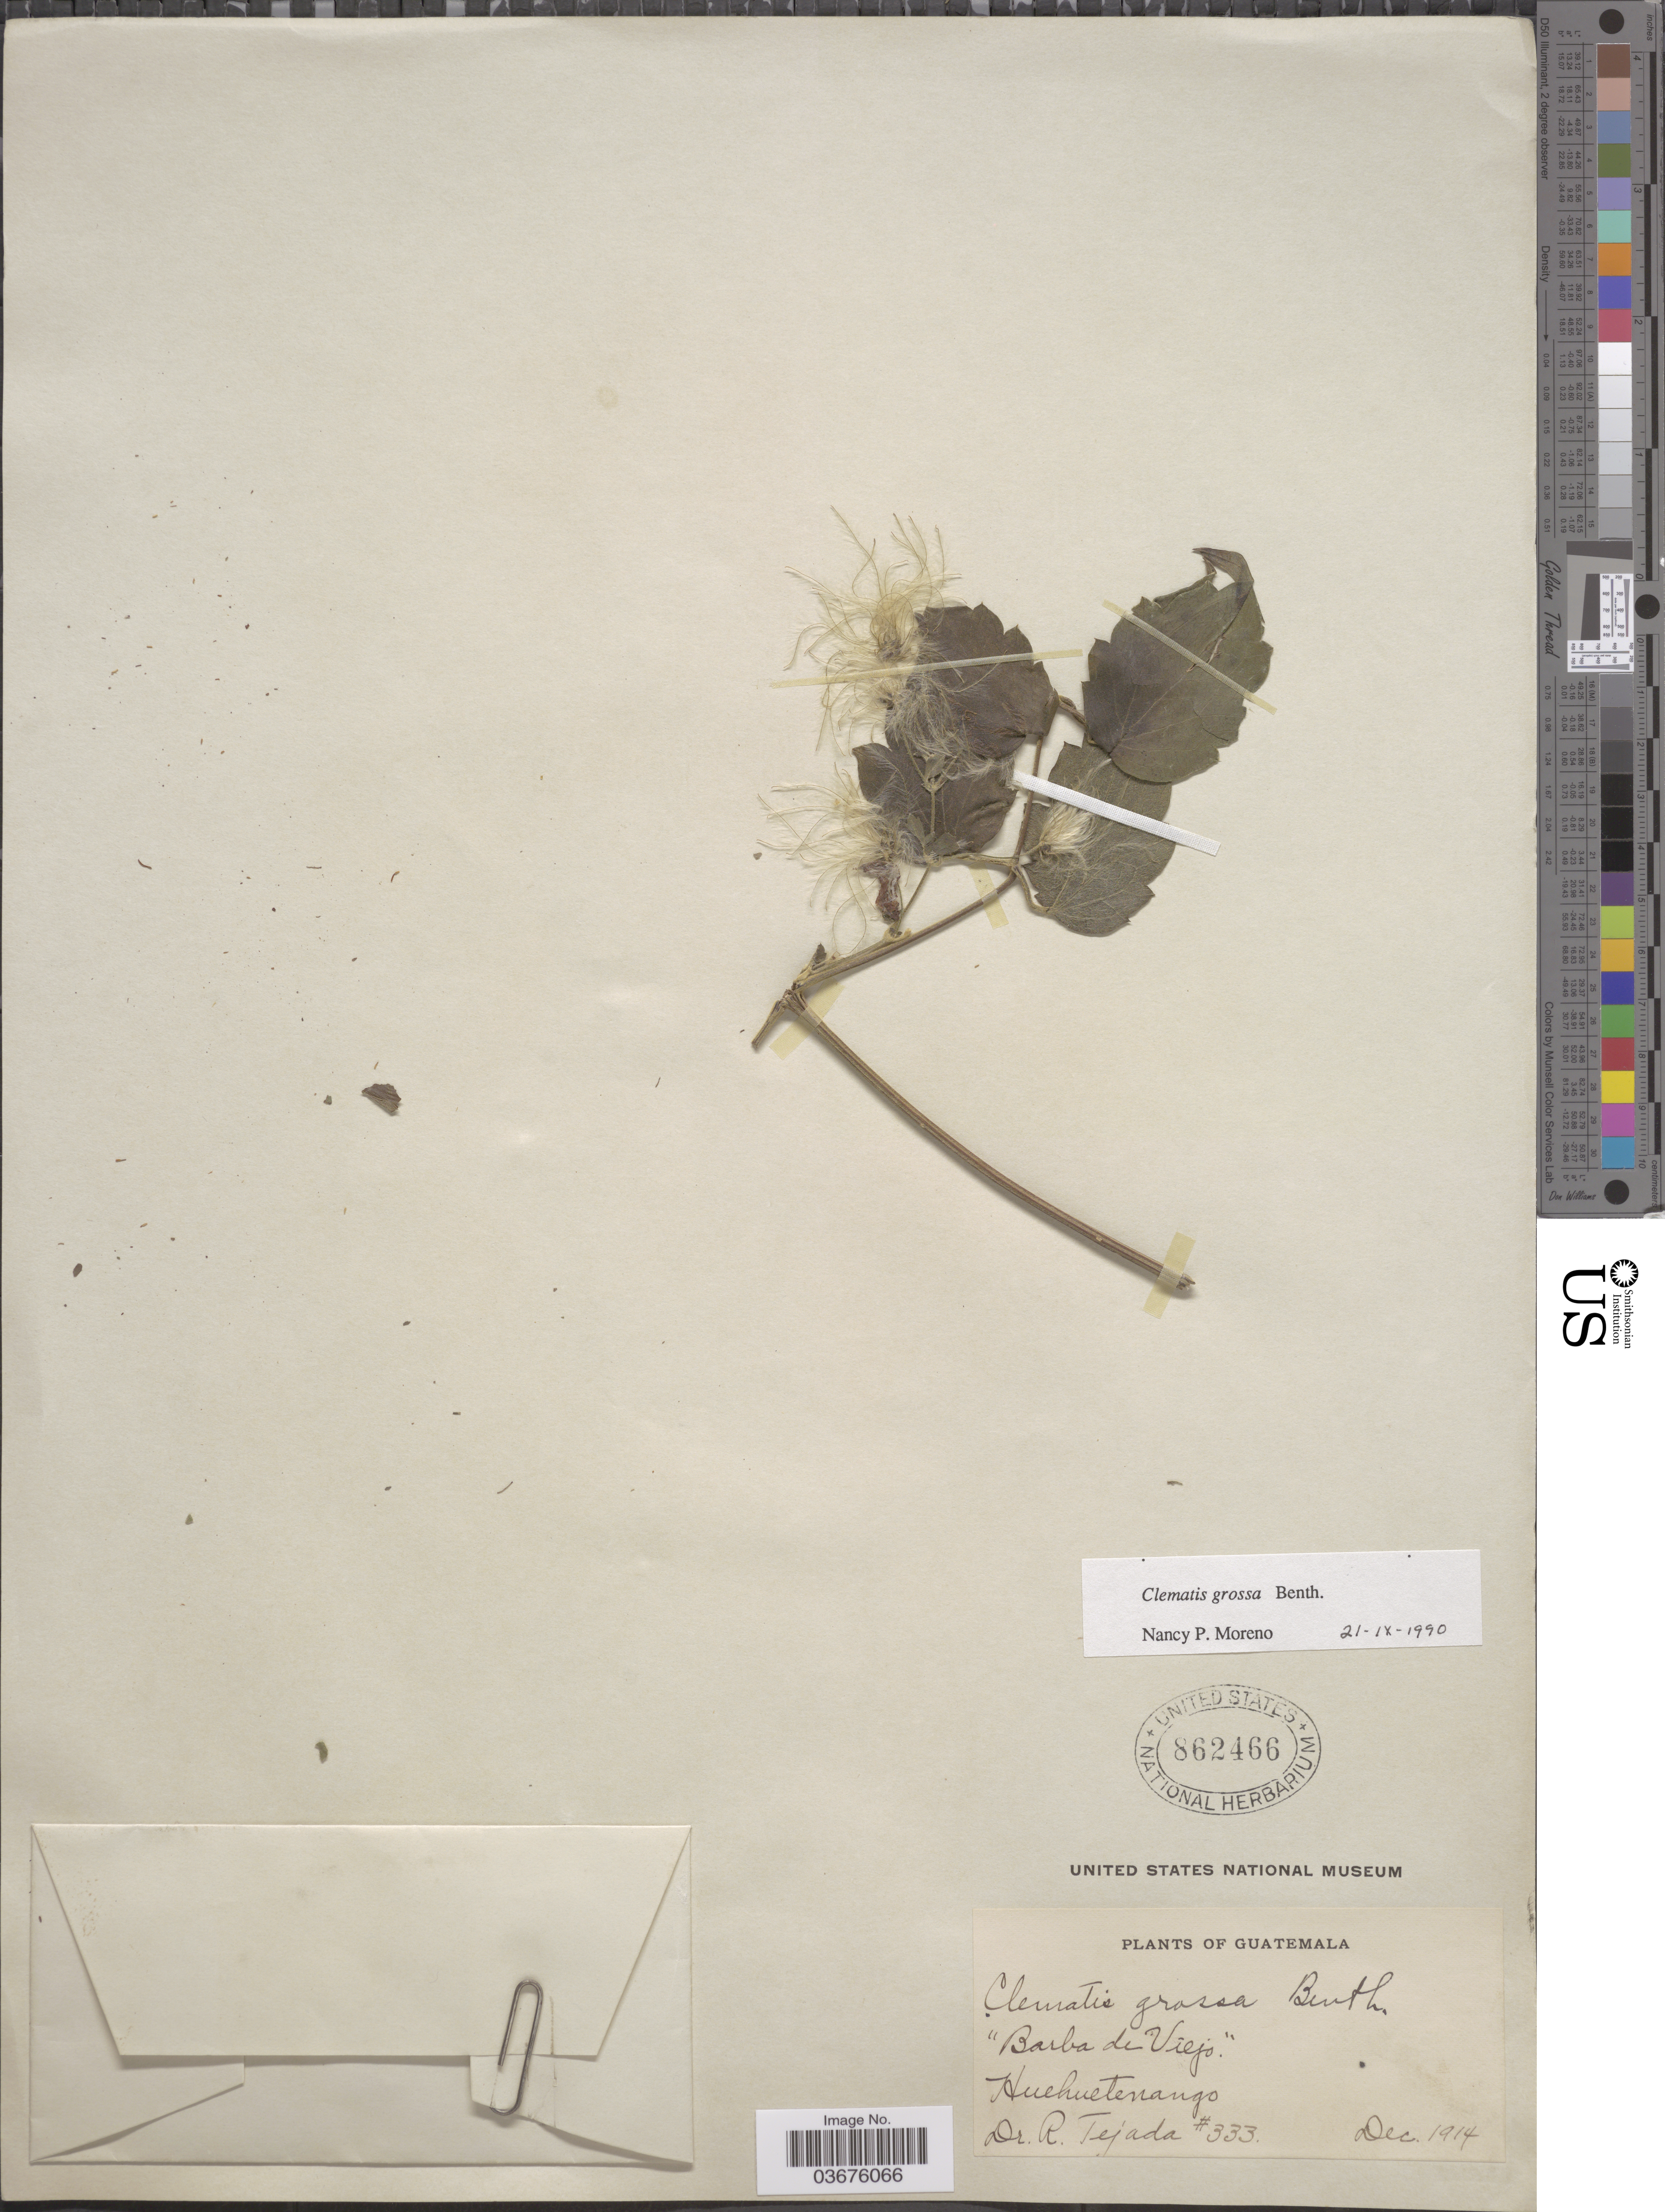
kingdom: Plantae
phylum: Tracheophyta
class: Magnoliopsida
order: Ranunculales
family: Ranunculaceae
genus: Clematis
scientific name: Clematis grossa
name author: Benth.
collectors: R. Tejada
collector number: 333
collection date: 1914-12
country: Guatemala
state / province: Huehuetenango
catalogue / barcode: US 862466